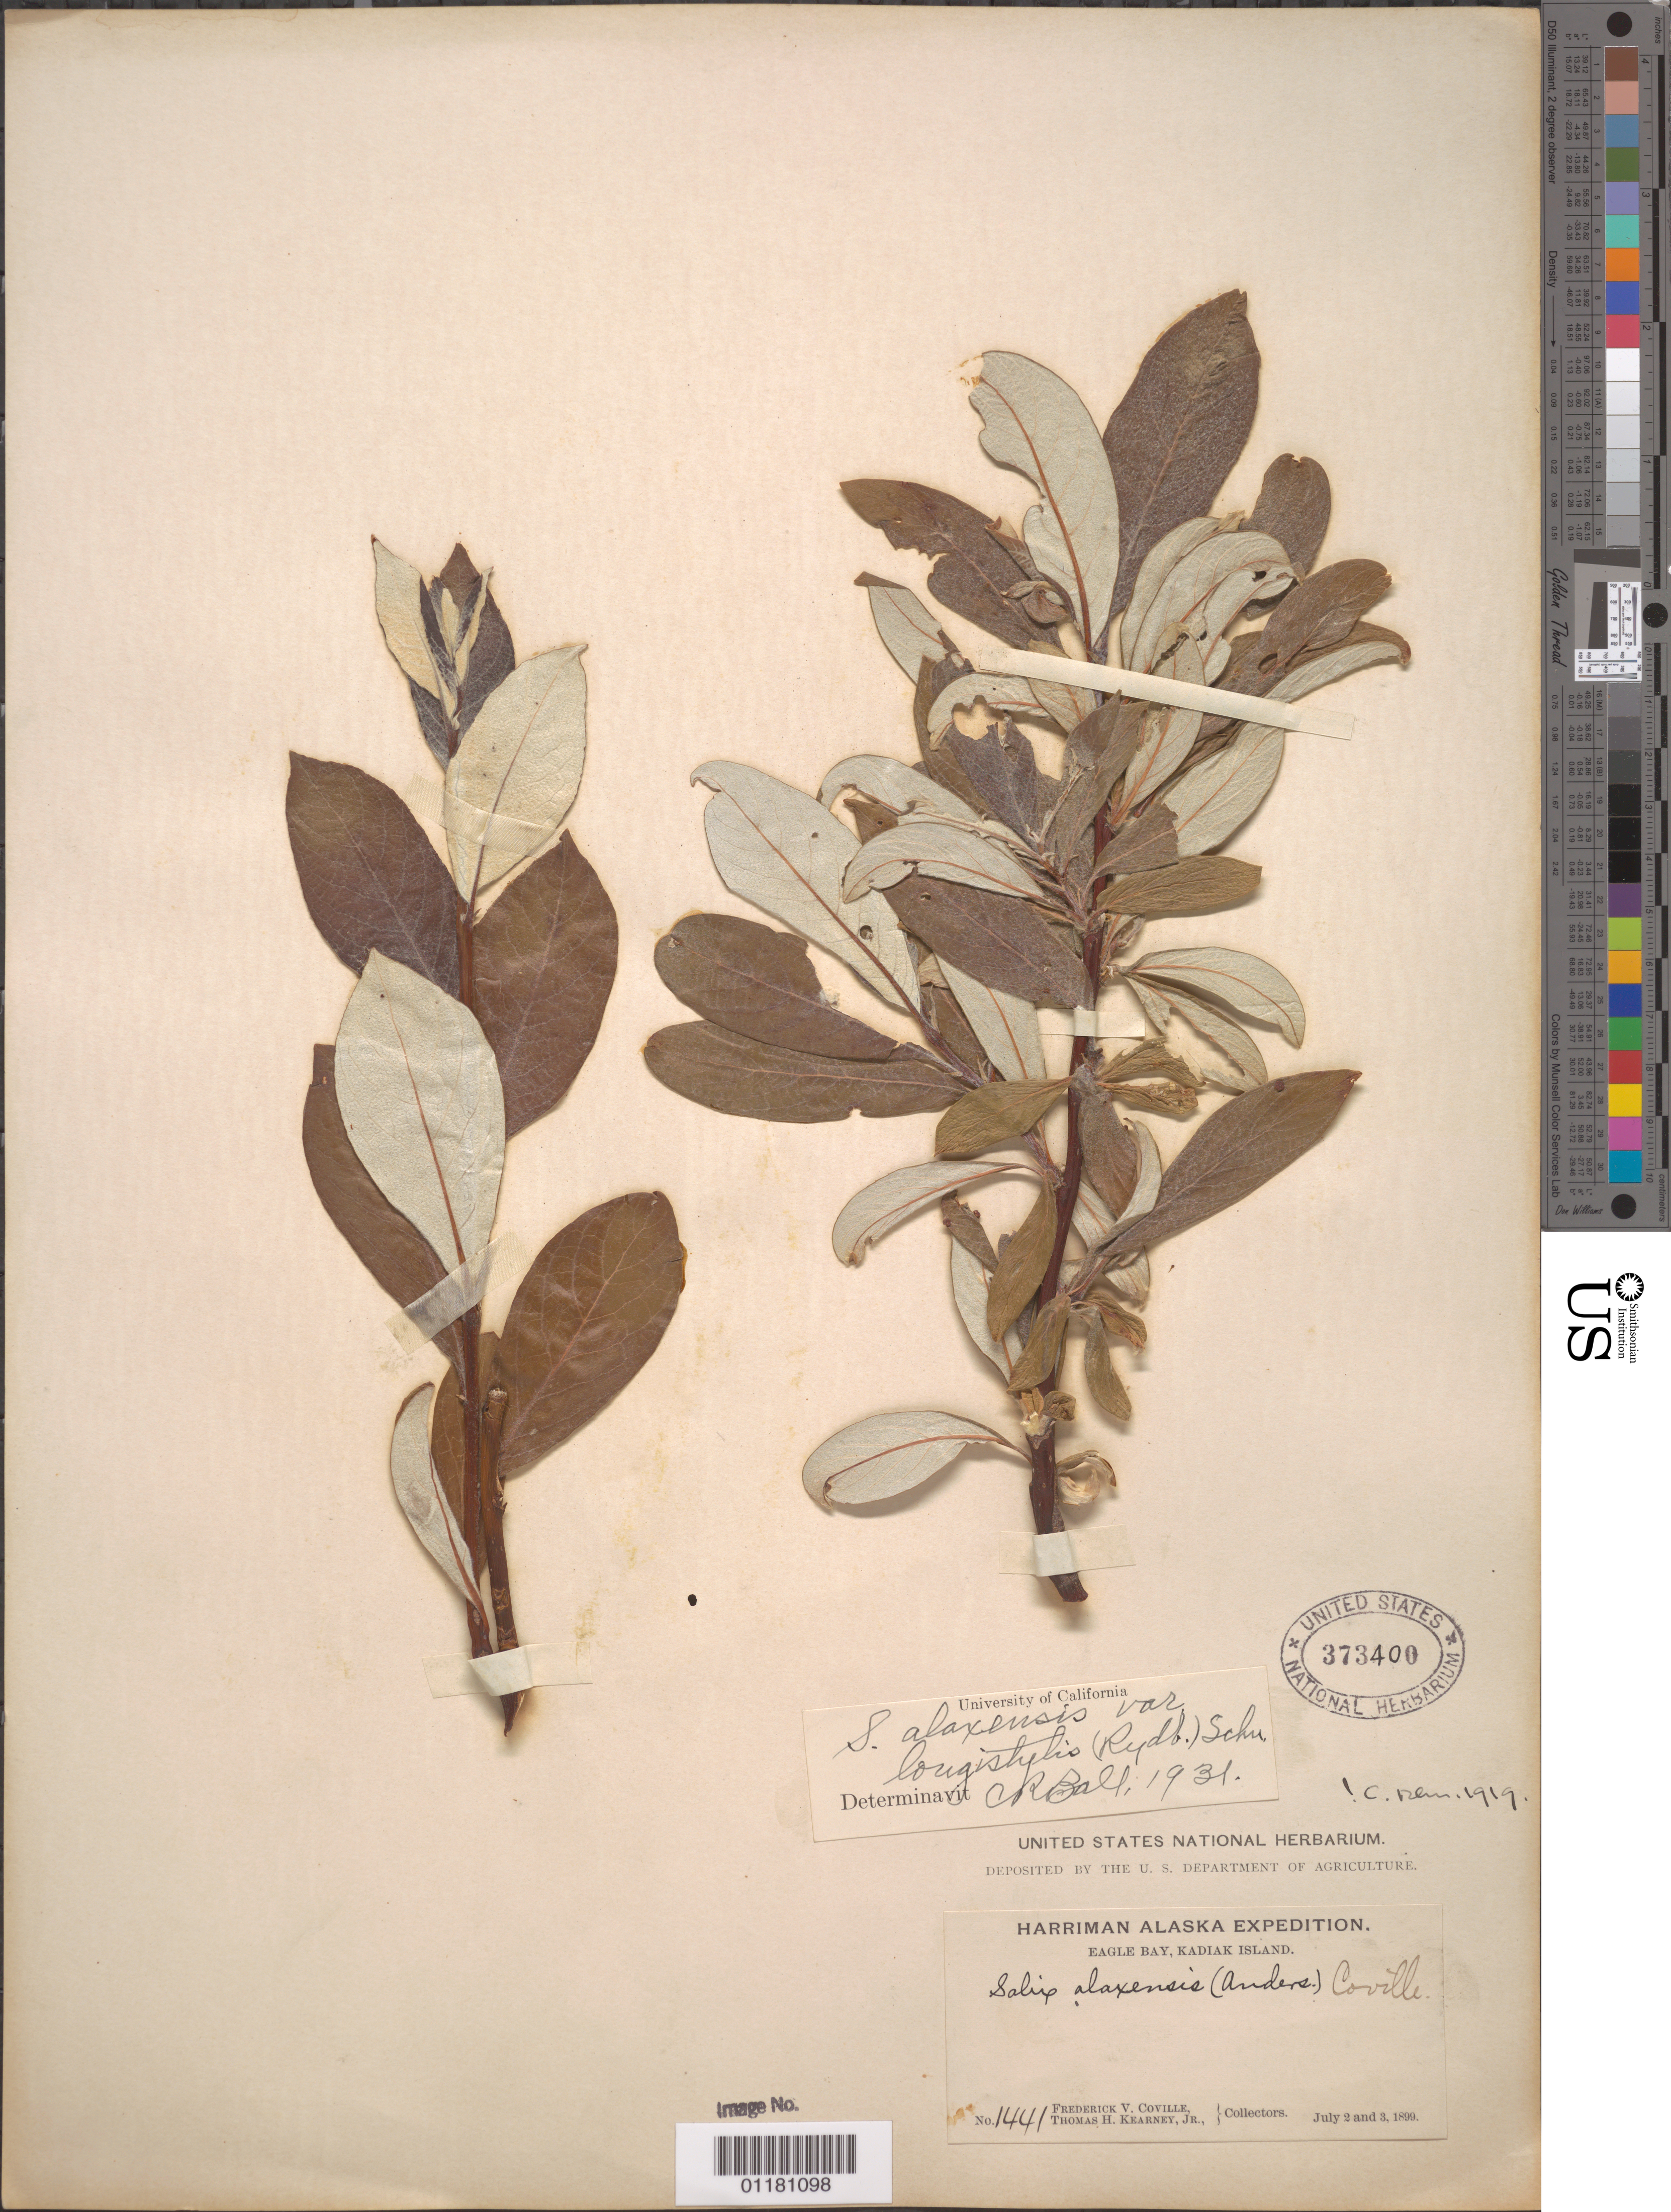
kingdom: Plantae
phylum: Tracheophyta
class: Magnoliopsida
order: Malpighiales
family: Salicaceae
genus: Salix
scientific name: Salix alaxensis var. longistylis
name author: (Rydb.) C.K. Schneid.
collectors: F. V. Coville & T. H. Kearney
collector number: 1441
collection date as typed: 2 Jul 1899 and 3 Jul 1899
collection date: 1899-07-02,1899-07-03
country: United States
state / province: Alaska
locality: Eagle Bay, Kodiak Island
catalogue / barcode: US 373400